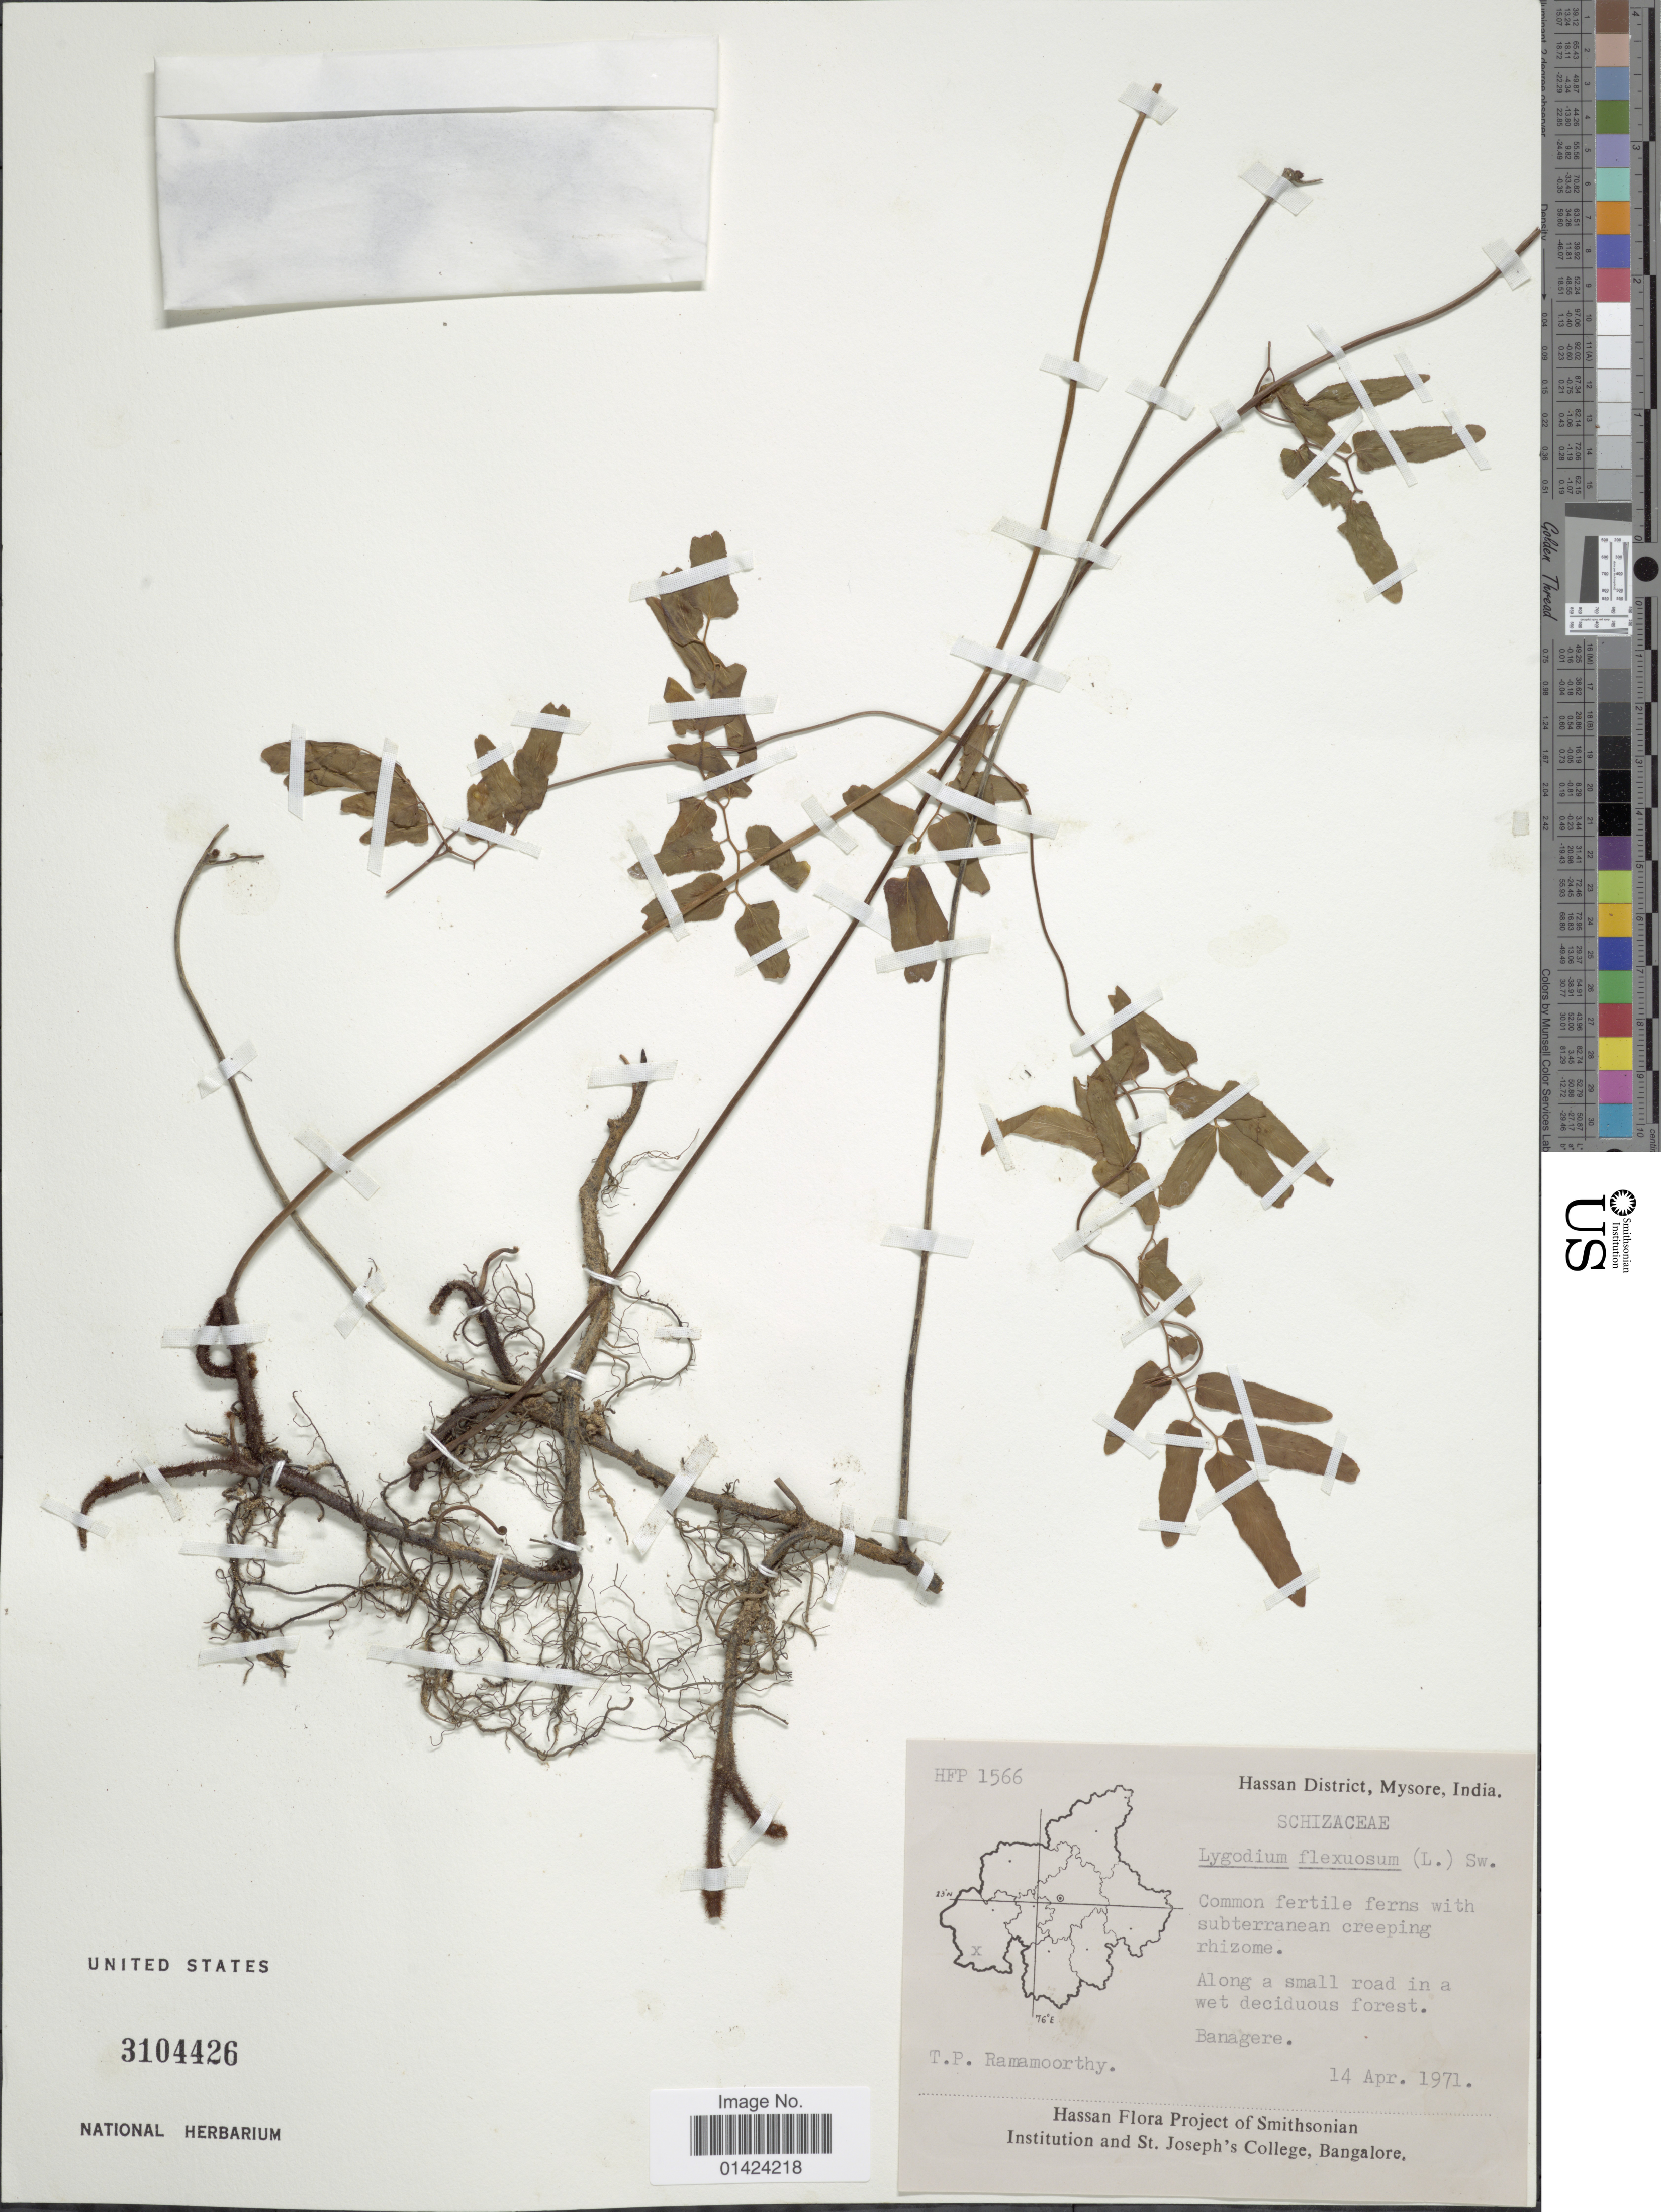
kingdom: Plantae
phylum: Tracheophyta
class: Polypodiopsida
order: Schizaeales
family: Lygodiaceae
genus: Lygodium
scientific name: Lygodium flexuosum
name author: Sw.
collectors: T. P. Ramamoorthy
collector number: HFP 1566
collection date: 1971-04-14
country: India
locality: Hassan District, Mysore. Along a small road in a wet deciduous forest. Banagere.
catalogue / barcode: US 3104426